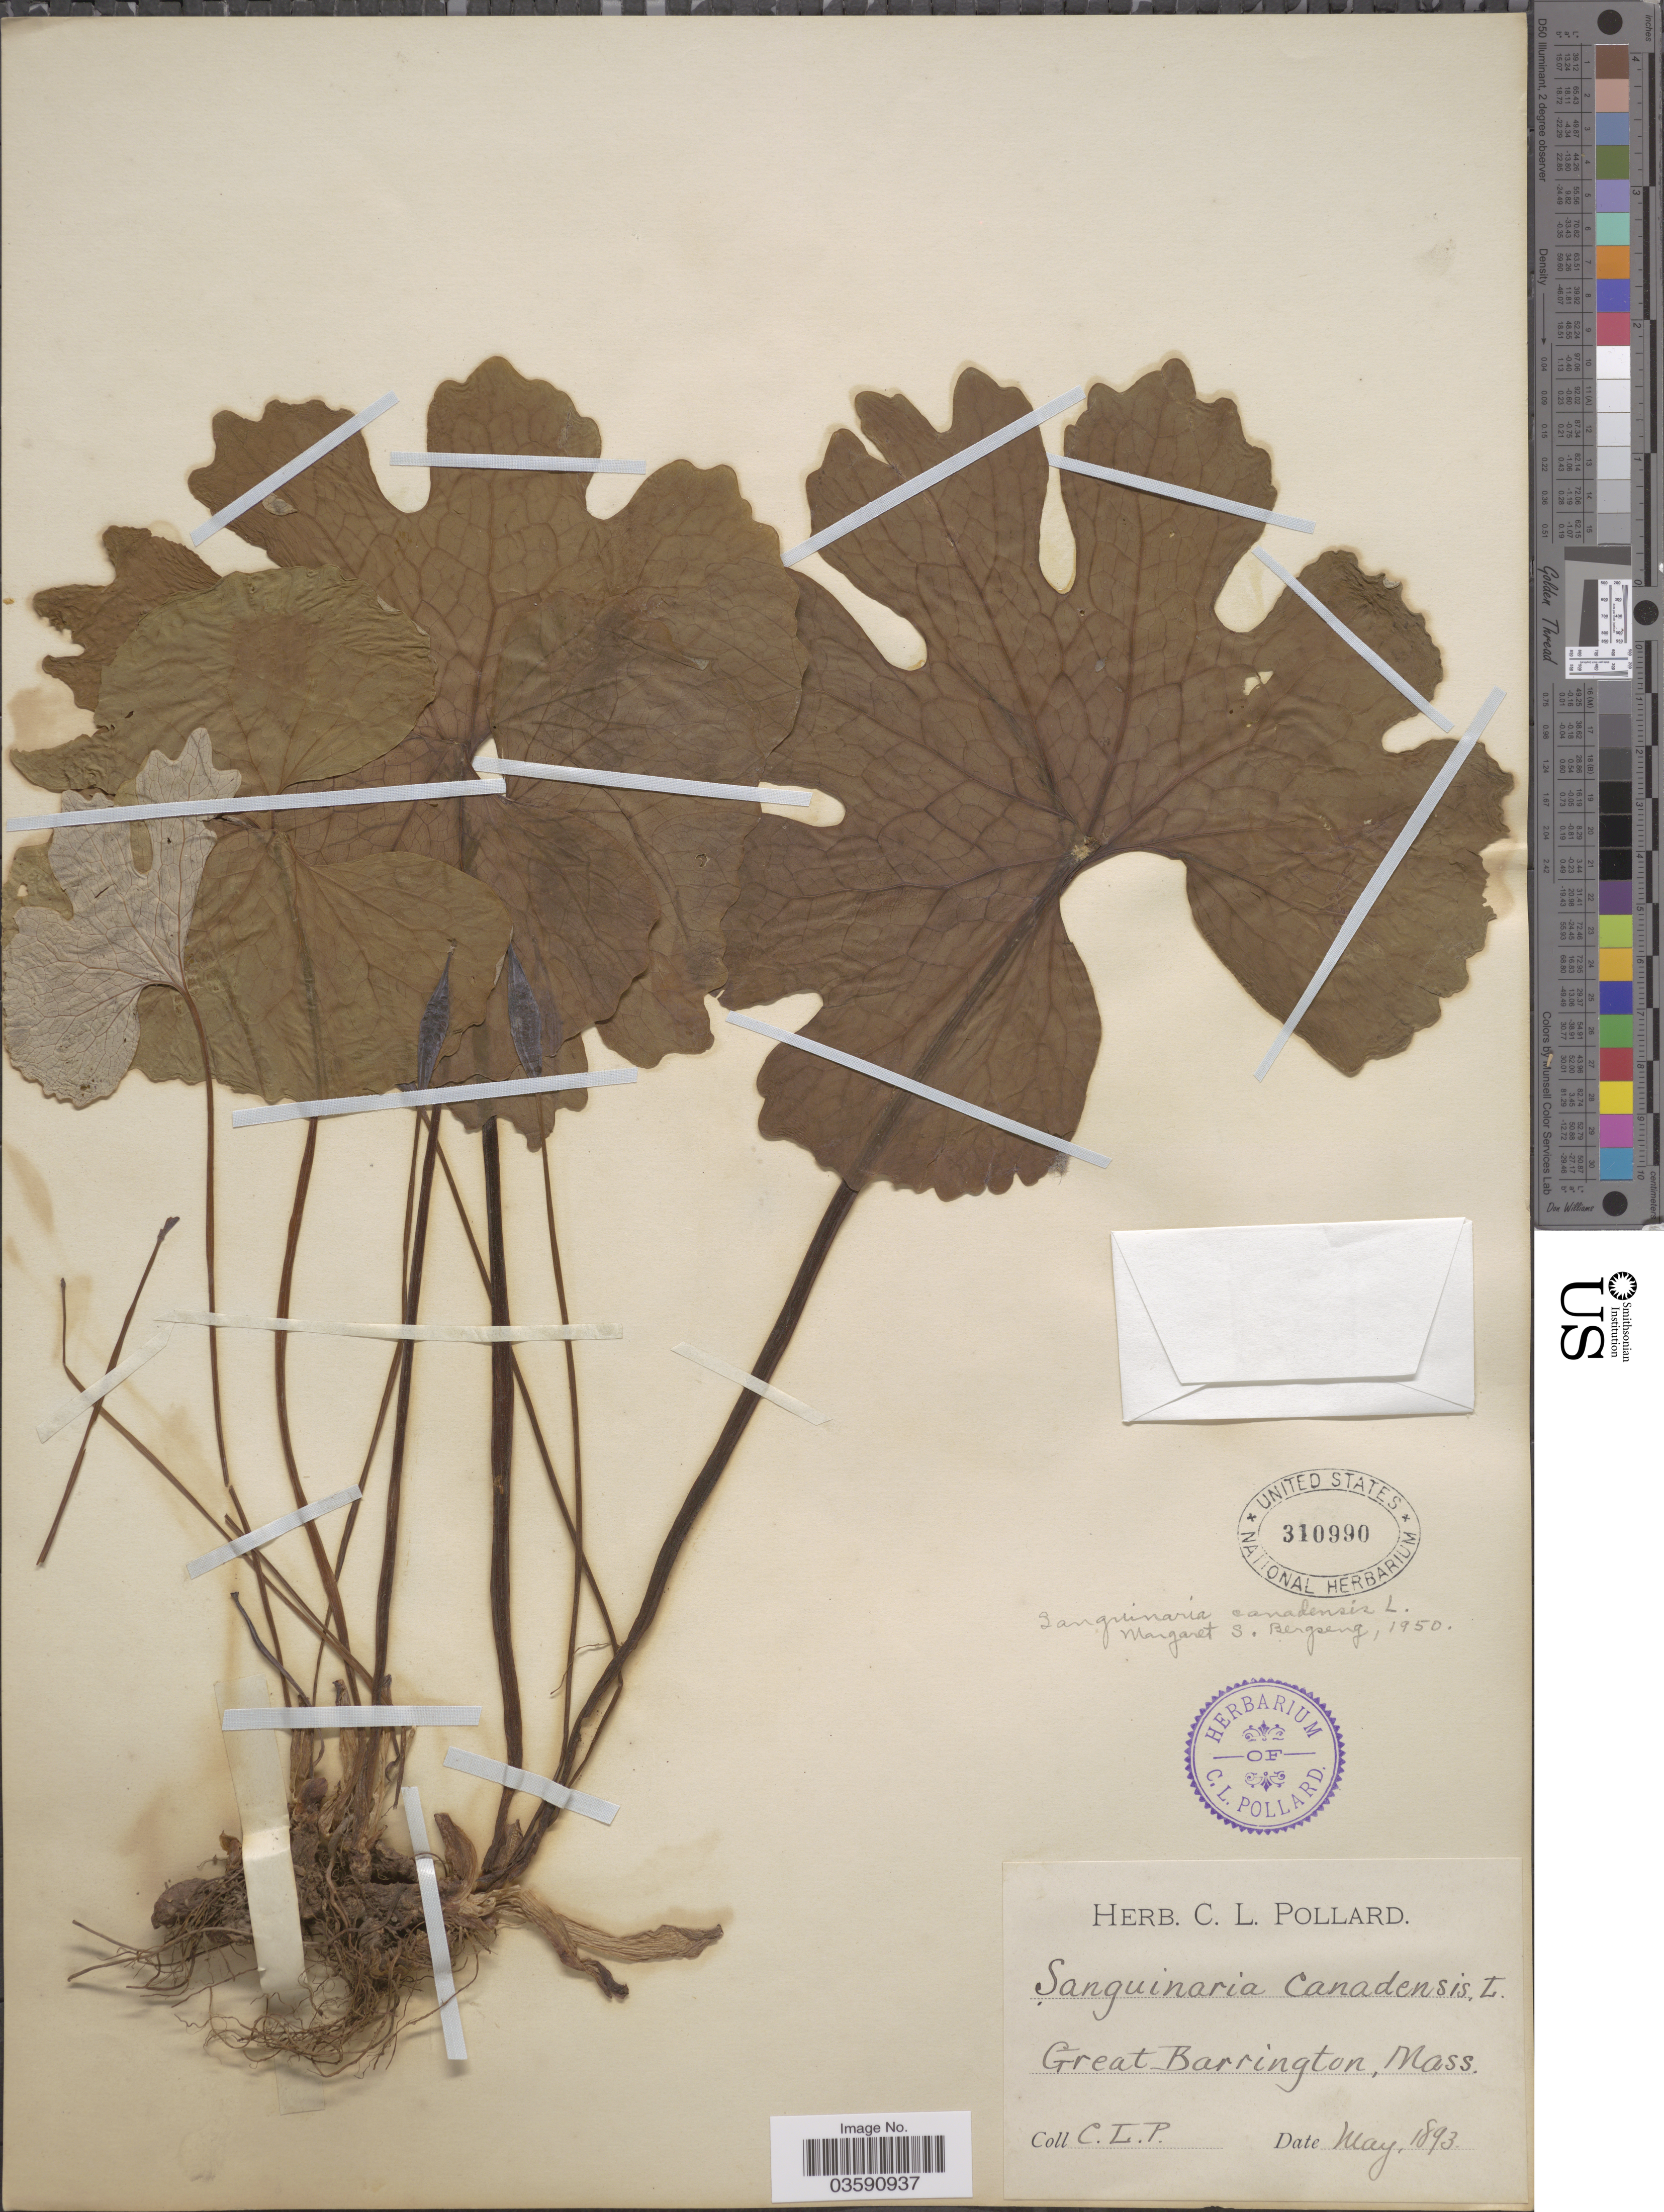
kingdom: Plantae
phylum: Tracheophyta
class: Magnoliopsida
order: Ranunculales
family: Papaveraceae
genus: Sanguinaria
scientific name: Sanguinaria canadensis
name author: L.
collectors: C. L. Pollard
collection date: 1893-05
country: United States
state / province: Massachusetts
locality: Great Barrington.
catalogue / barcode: US 310990